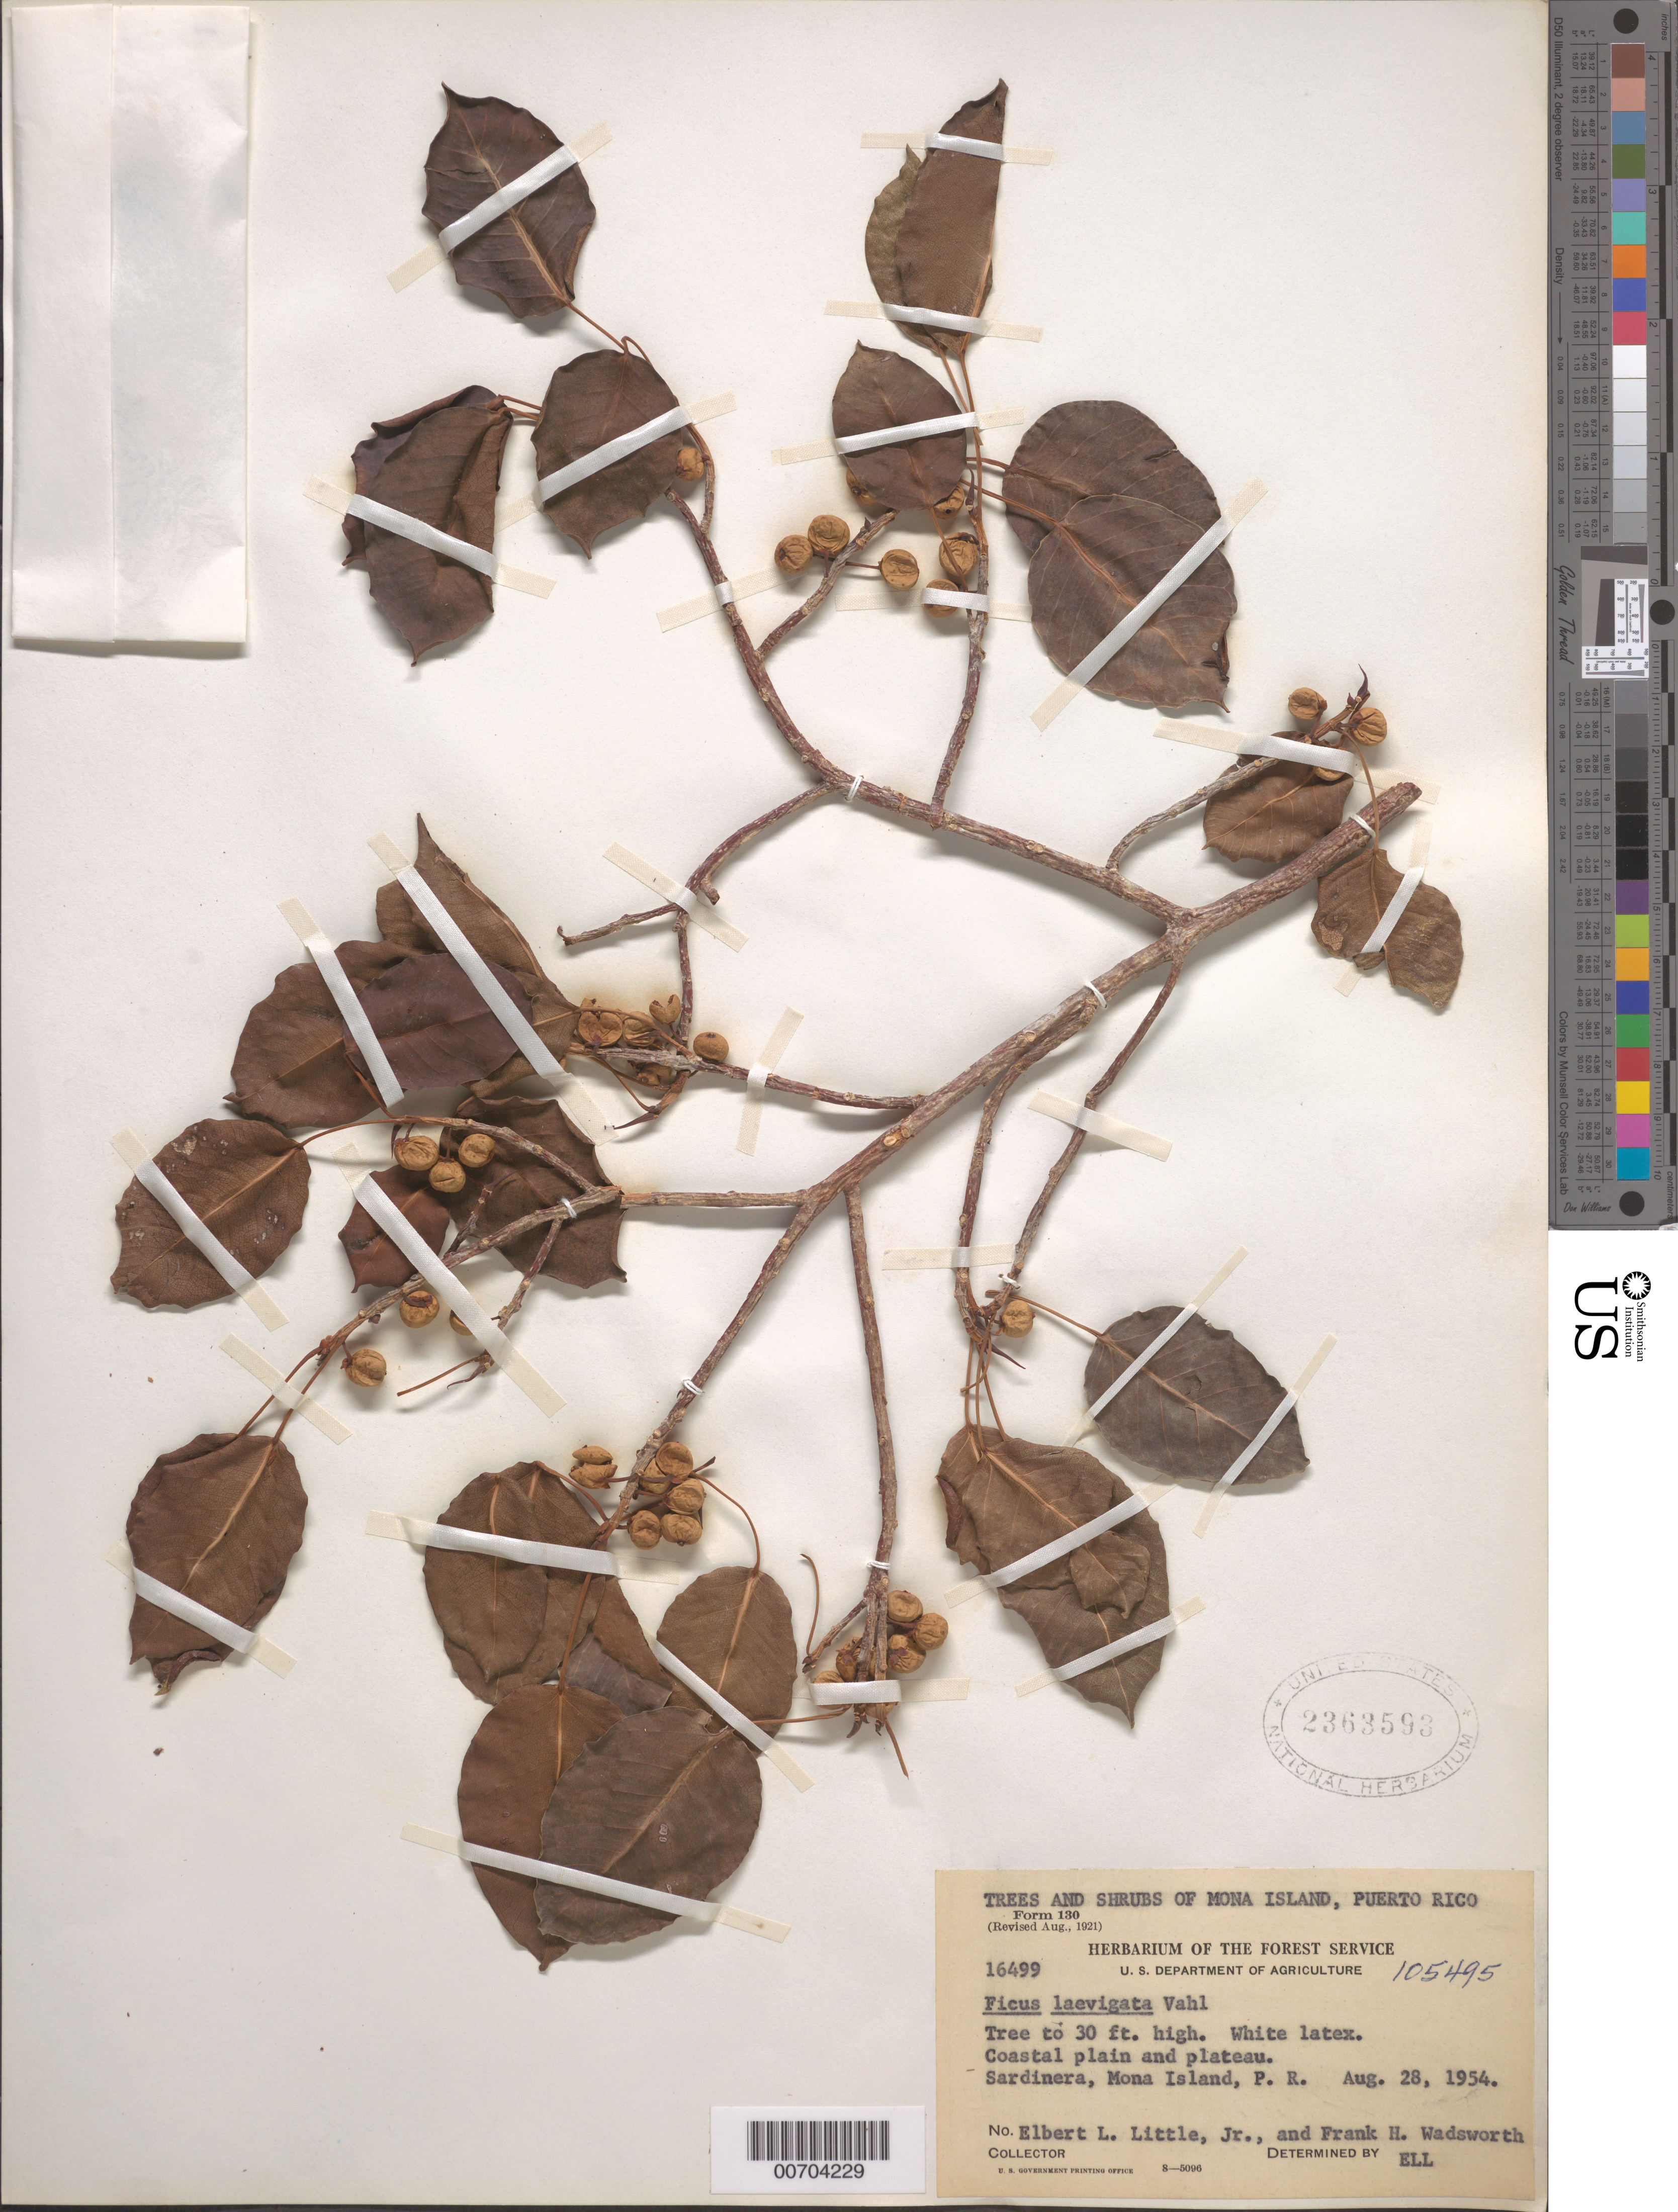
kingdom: Plantae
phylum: Tracheophyta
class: Magnoliopsida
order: Rosales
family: Moraceae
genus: Ficus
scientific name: Ficus laevigata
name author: Vahl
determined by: Little, Elbert L., Jr., (FSSR), United States Department of Agriculture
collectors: E. L. Little & F. Wadsworth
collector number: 16499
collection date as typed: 28 Aug 1954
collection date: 1954-08-28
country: Puerto Rico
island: Mona Island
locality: Sardinera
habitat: Coastal Plain and Plateau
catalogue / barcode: US 2363593